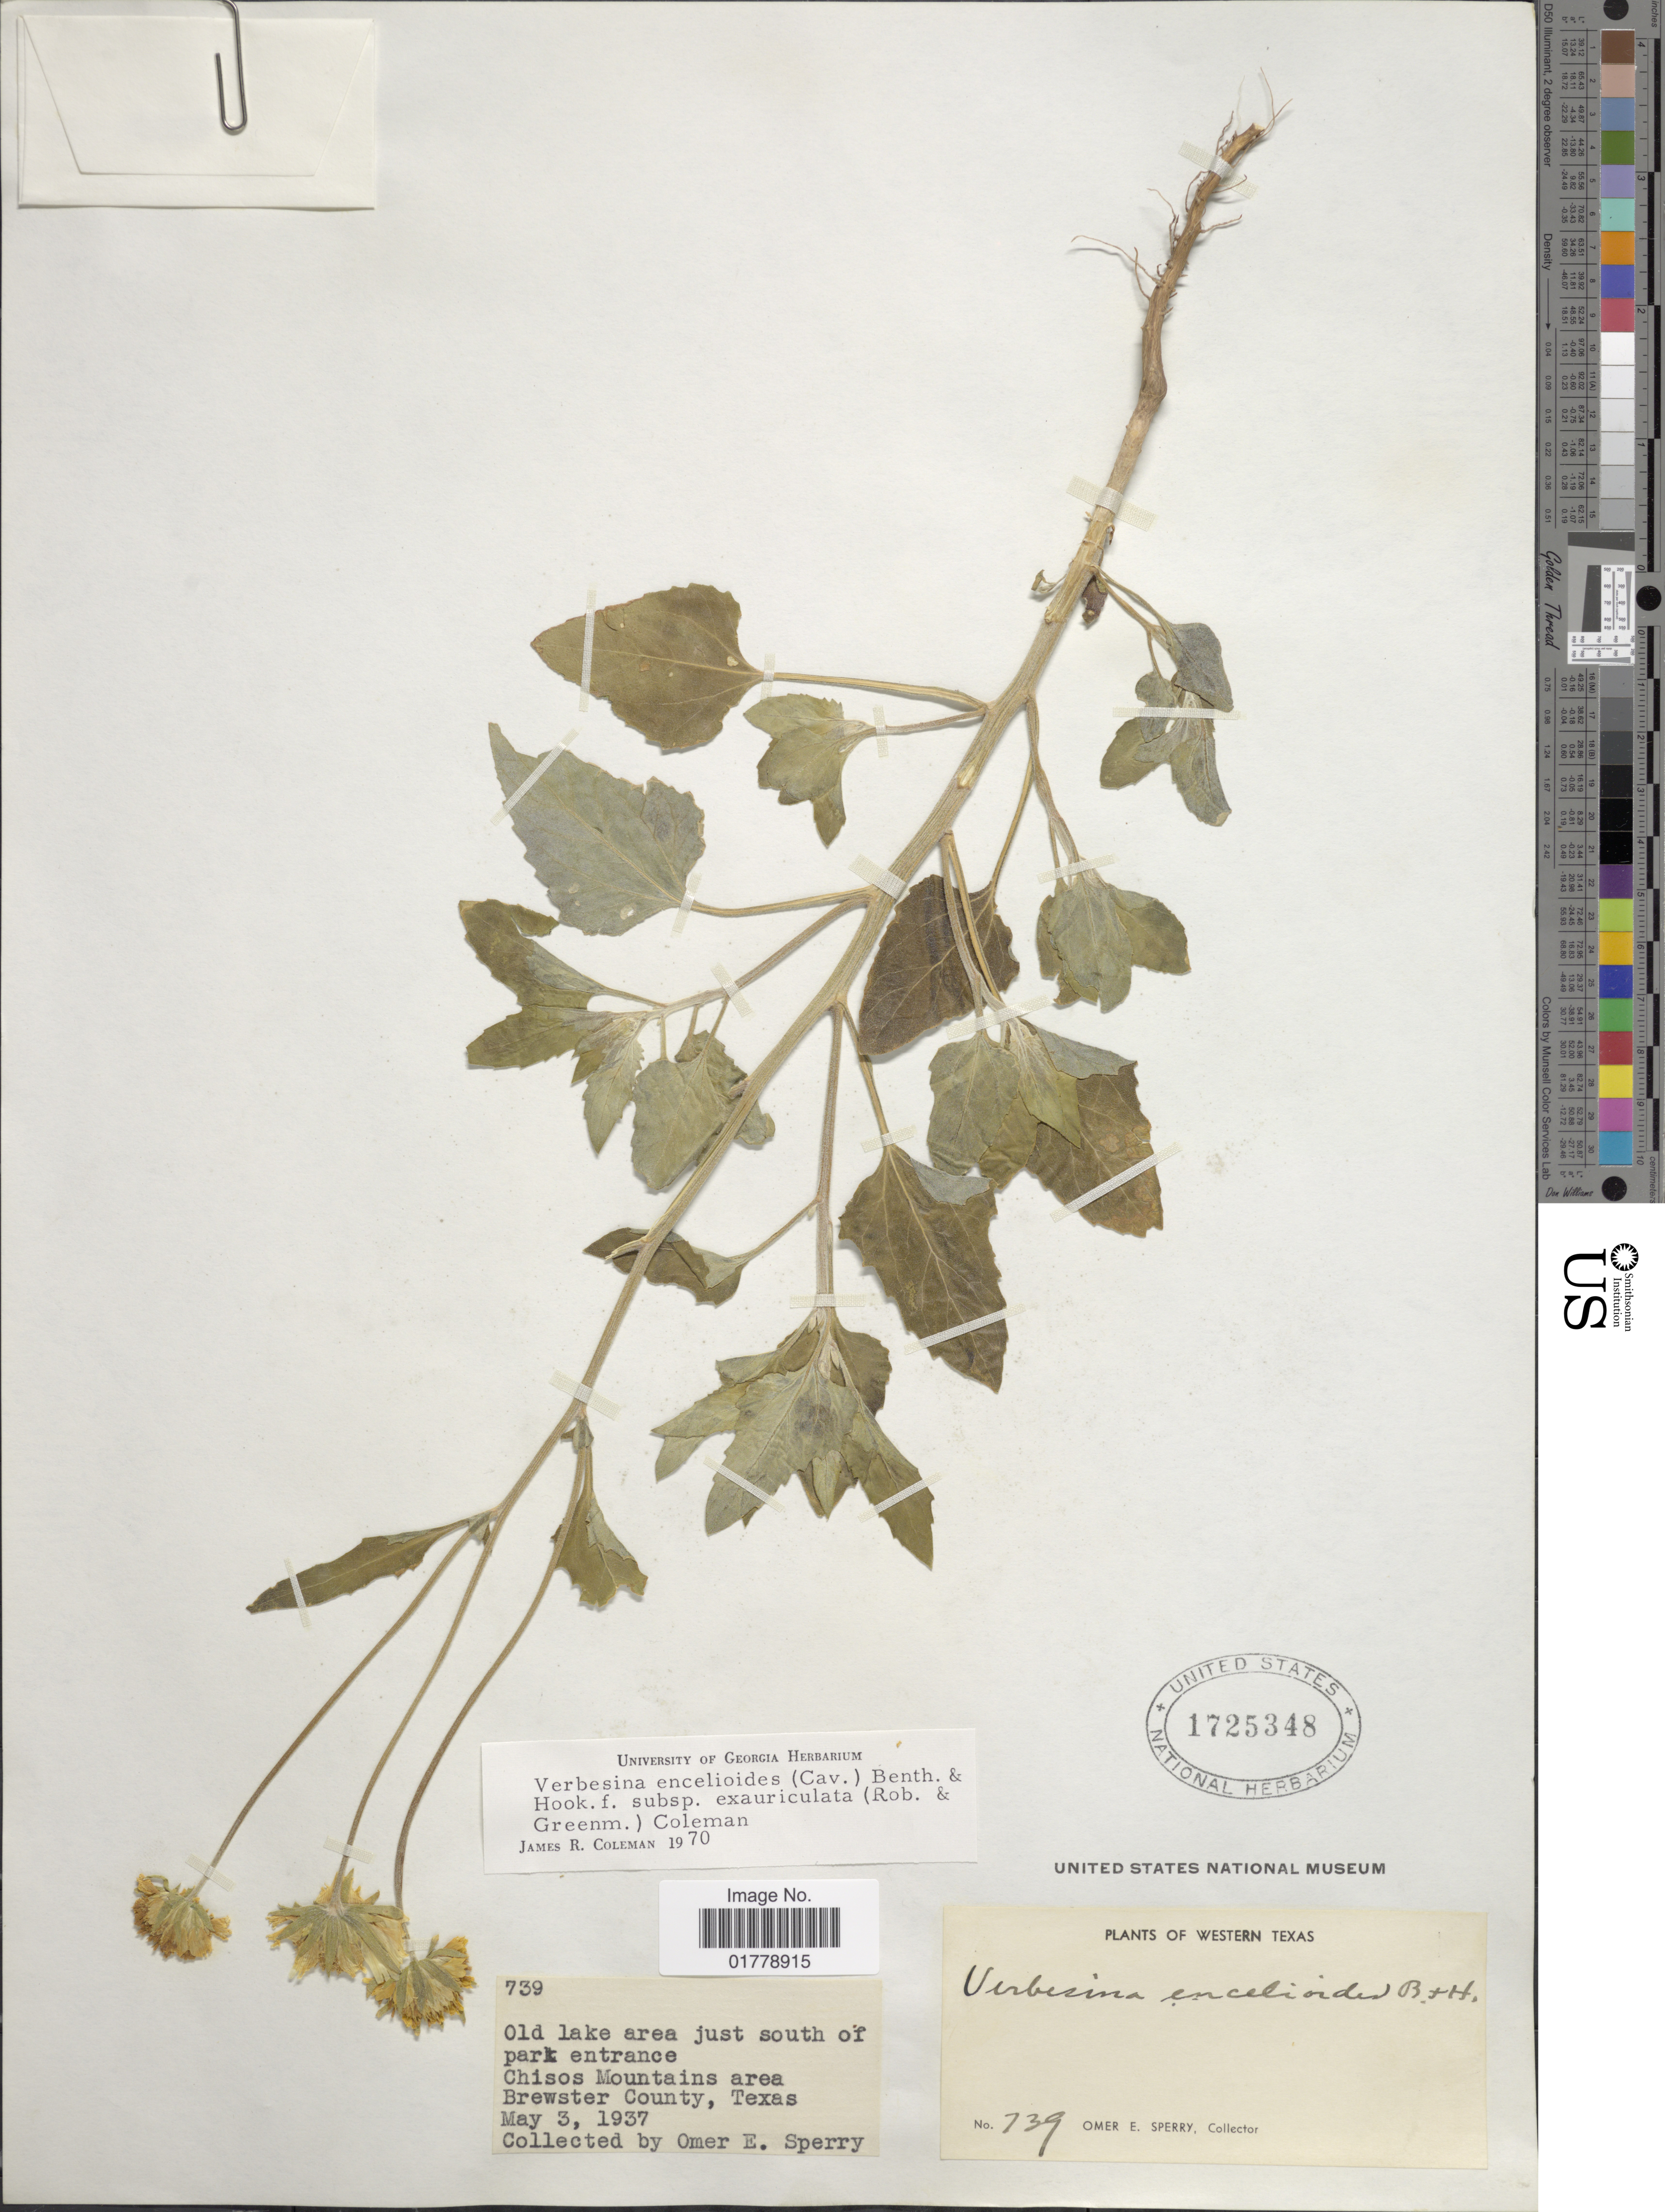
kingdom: Plantae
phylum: Tracheophyta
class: Magnoliopsida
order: Asterales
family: Asteraceae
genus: Verbesina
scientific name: Verbesina encelioides var. cana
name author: (B.L. Rob.) Greenm.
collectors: O. E. Sperry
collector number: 739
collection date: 1937-05-03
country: United States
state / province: Texas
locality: Western Texas. Old lake area just south of park entrance. Chisos Mountains area. Brewster County, Texas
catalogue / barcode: US 1725348